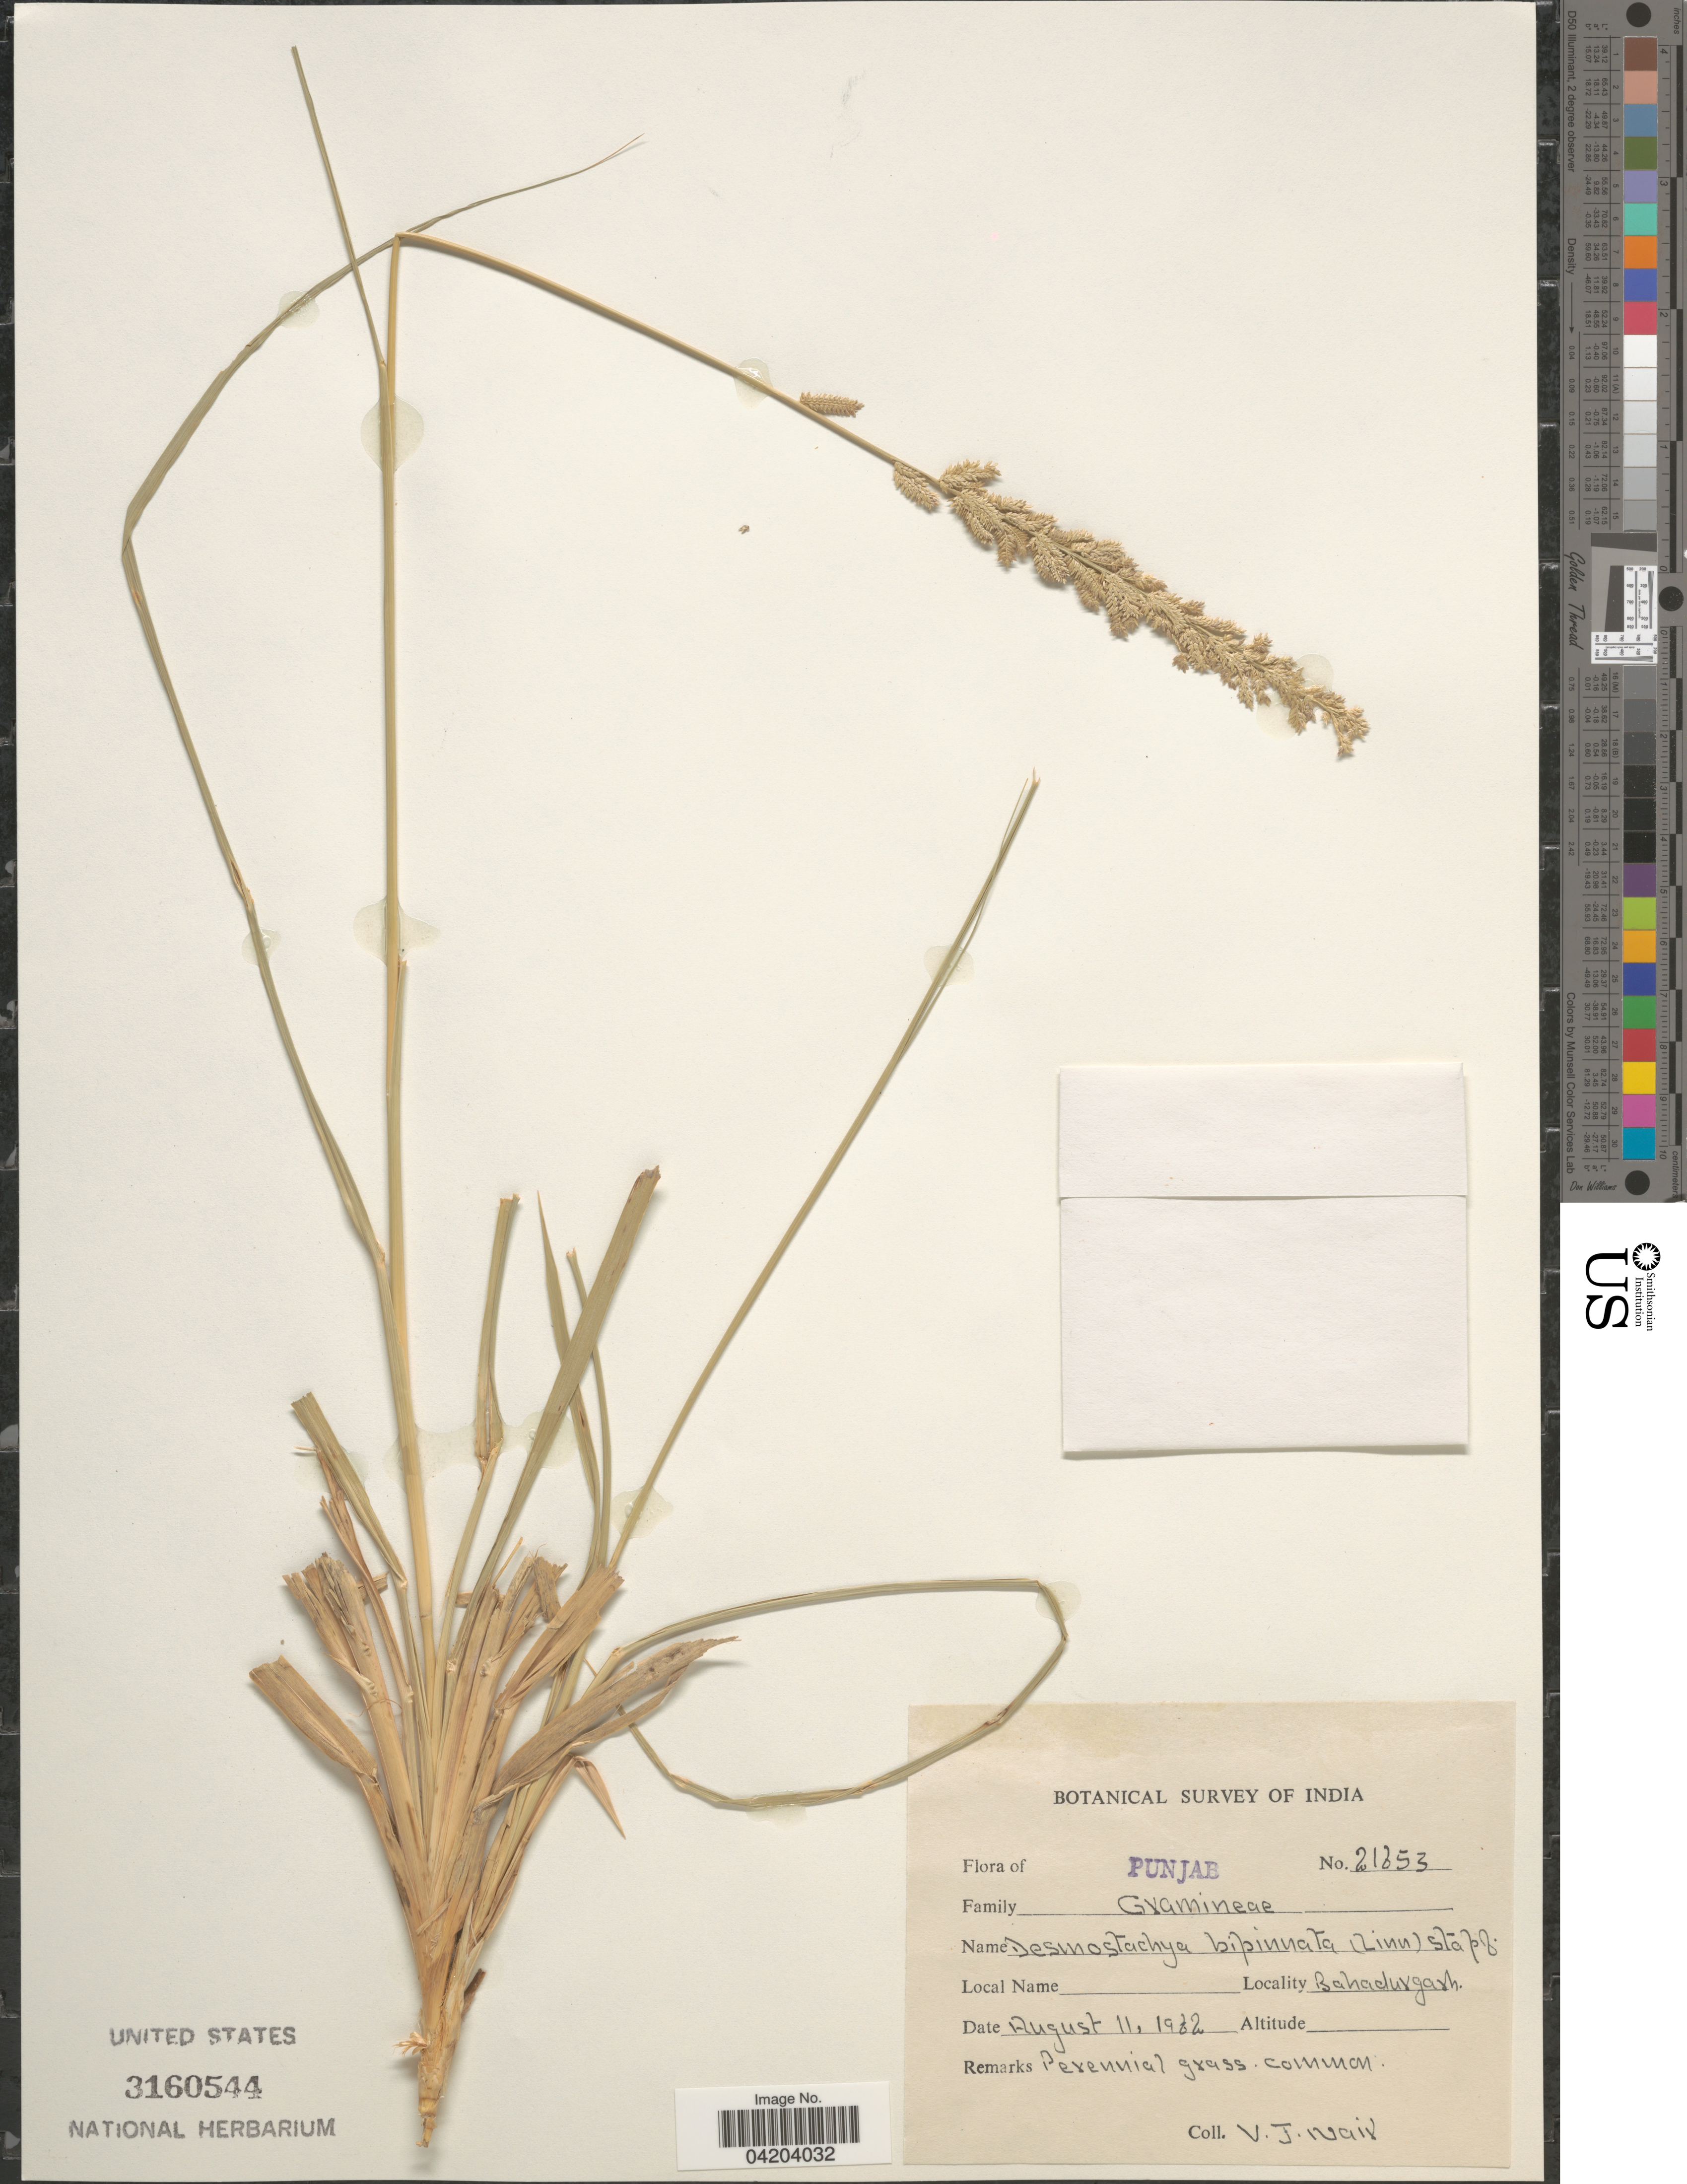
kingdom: Plantae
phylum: Tracheophyta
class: Liliopsida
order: Poales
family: Poaceae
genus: Desmostachya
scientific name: Desmostachya bipinnata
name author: (L.) Stapf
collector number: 21653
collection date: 1962-08-11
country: India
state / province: Punjab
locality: Botanical Survey of India. Bahadurgarh.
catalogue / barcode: US 3160544